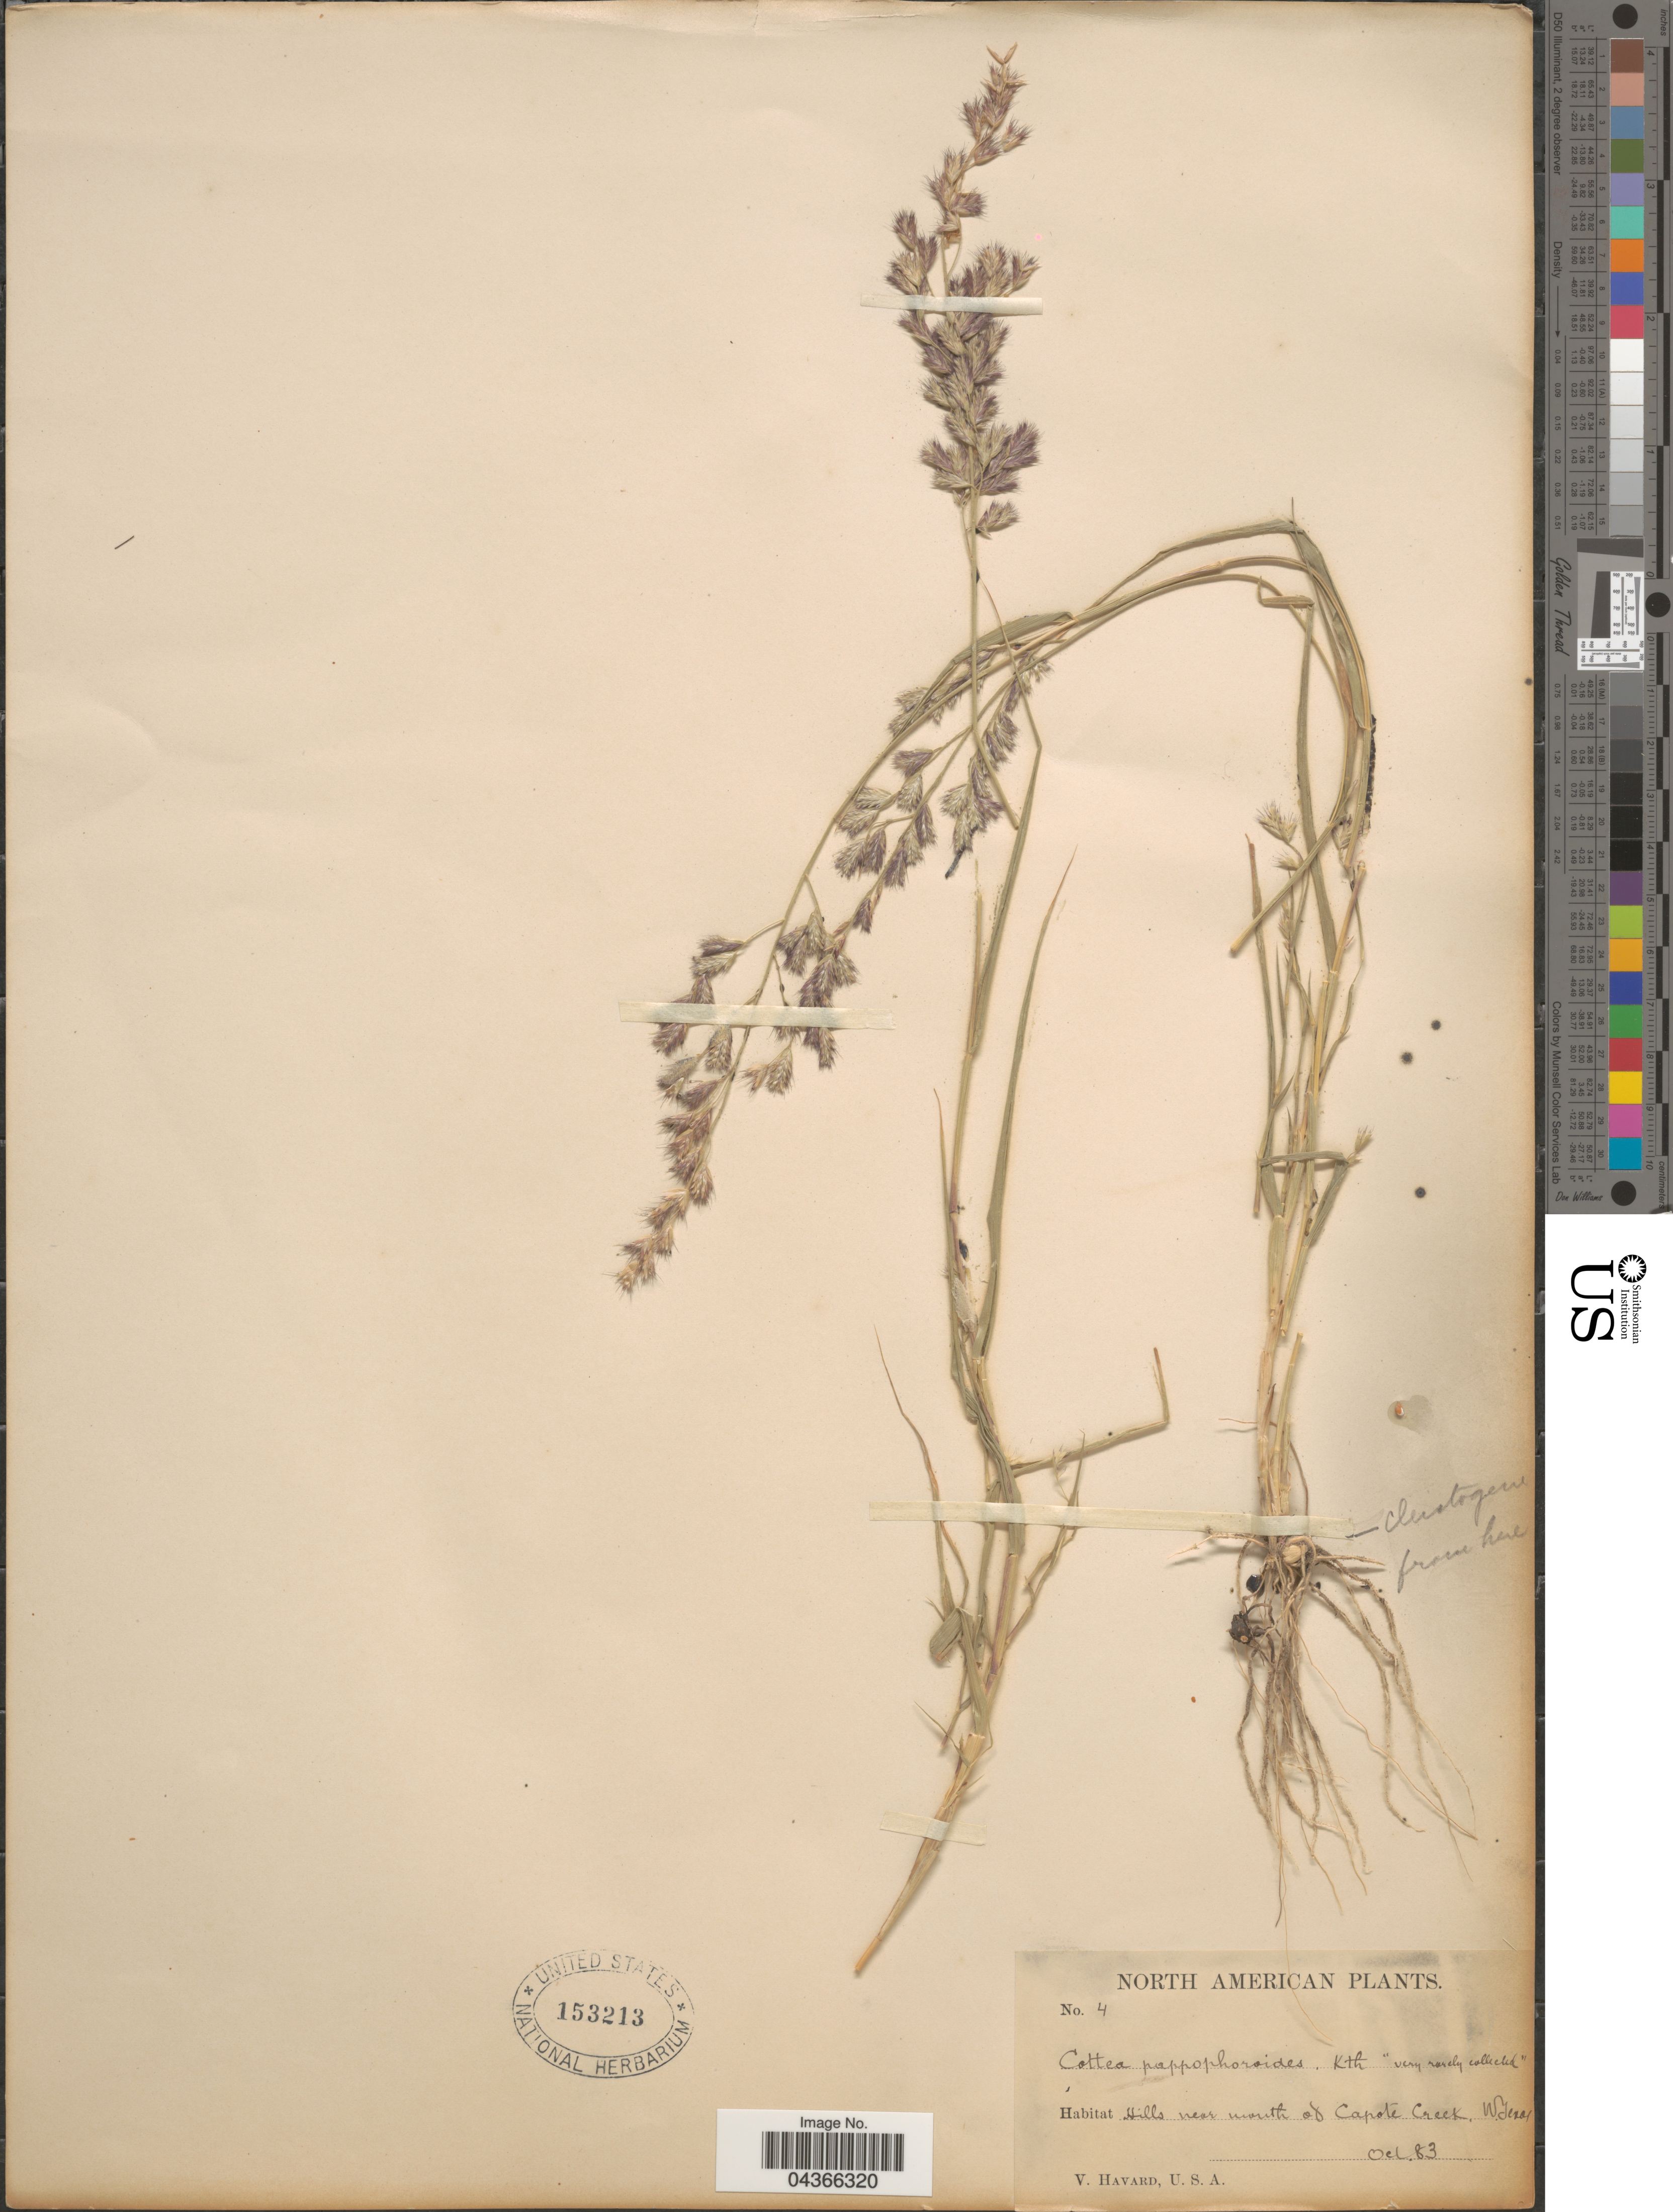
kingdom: Plantae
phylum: Tracheophyta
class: Liliopsida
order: Poales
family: Poaceae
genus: Cottea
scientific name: Cottea pappophoroides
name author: Kunth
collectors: V. Havard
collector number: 4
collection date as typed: Transcribed d/m/y: /10/83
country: United States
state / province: Texas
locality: Hills near mouth of Capote Creek, W.Texas.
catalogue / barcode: US 153213